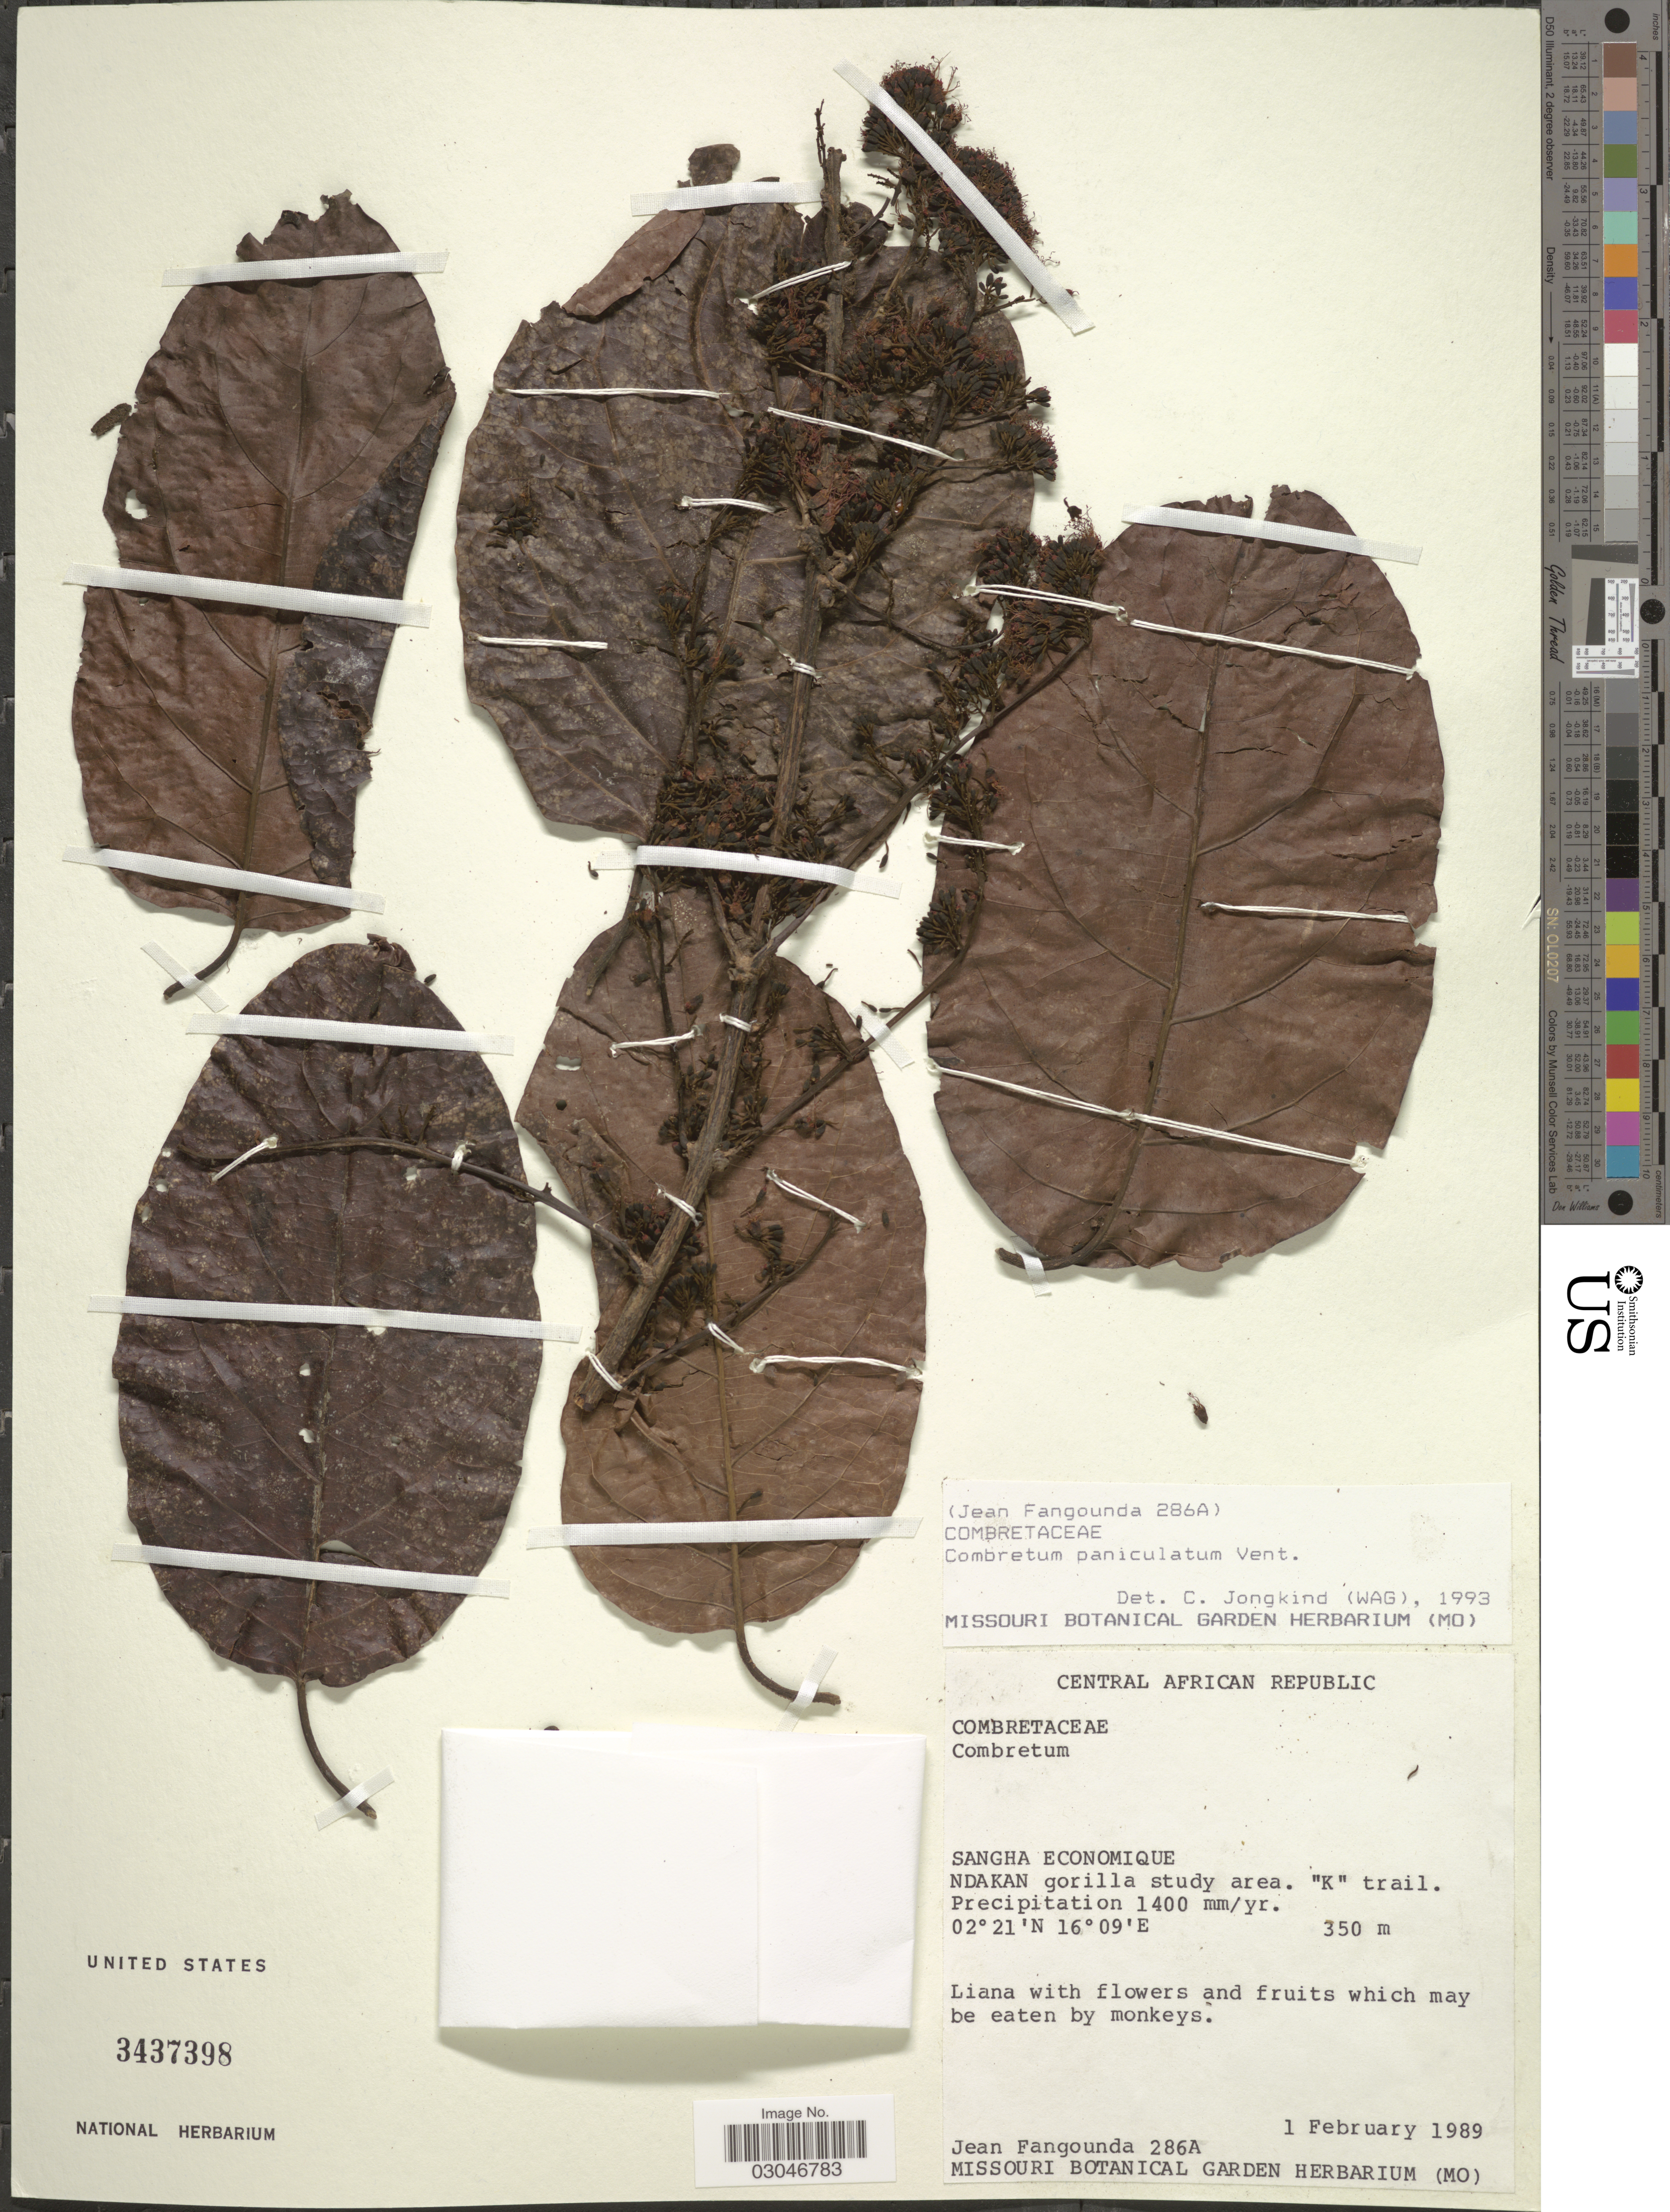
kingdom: Plantae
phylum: Tracheophyta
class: Magnoliopsida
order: Myrtales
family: Combretaceae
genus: Combretum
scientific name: Combretum paniculatum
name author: Vent.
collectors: J. Fangounda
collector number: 286A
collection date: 1989-02-01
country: Central African Republic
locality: Sangha Economique. Ndakan gorilla study area. "K" trail.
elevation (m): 350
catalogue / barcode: US 3437398